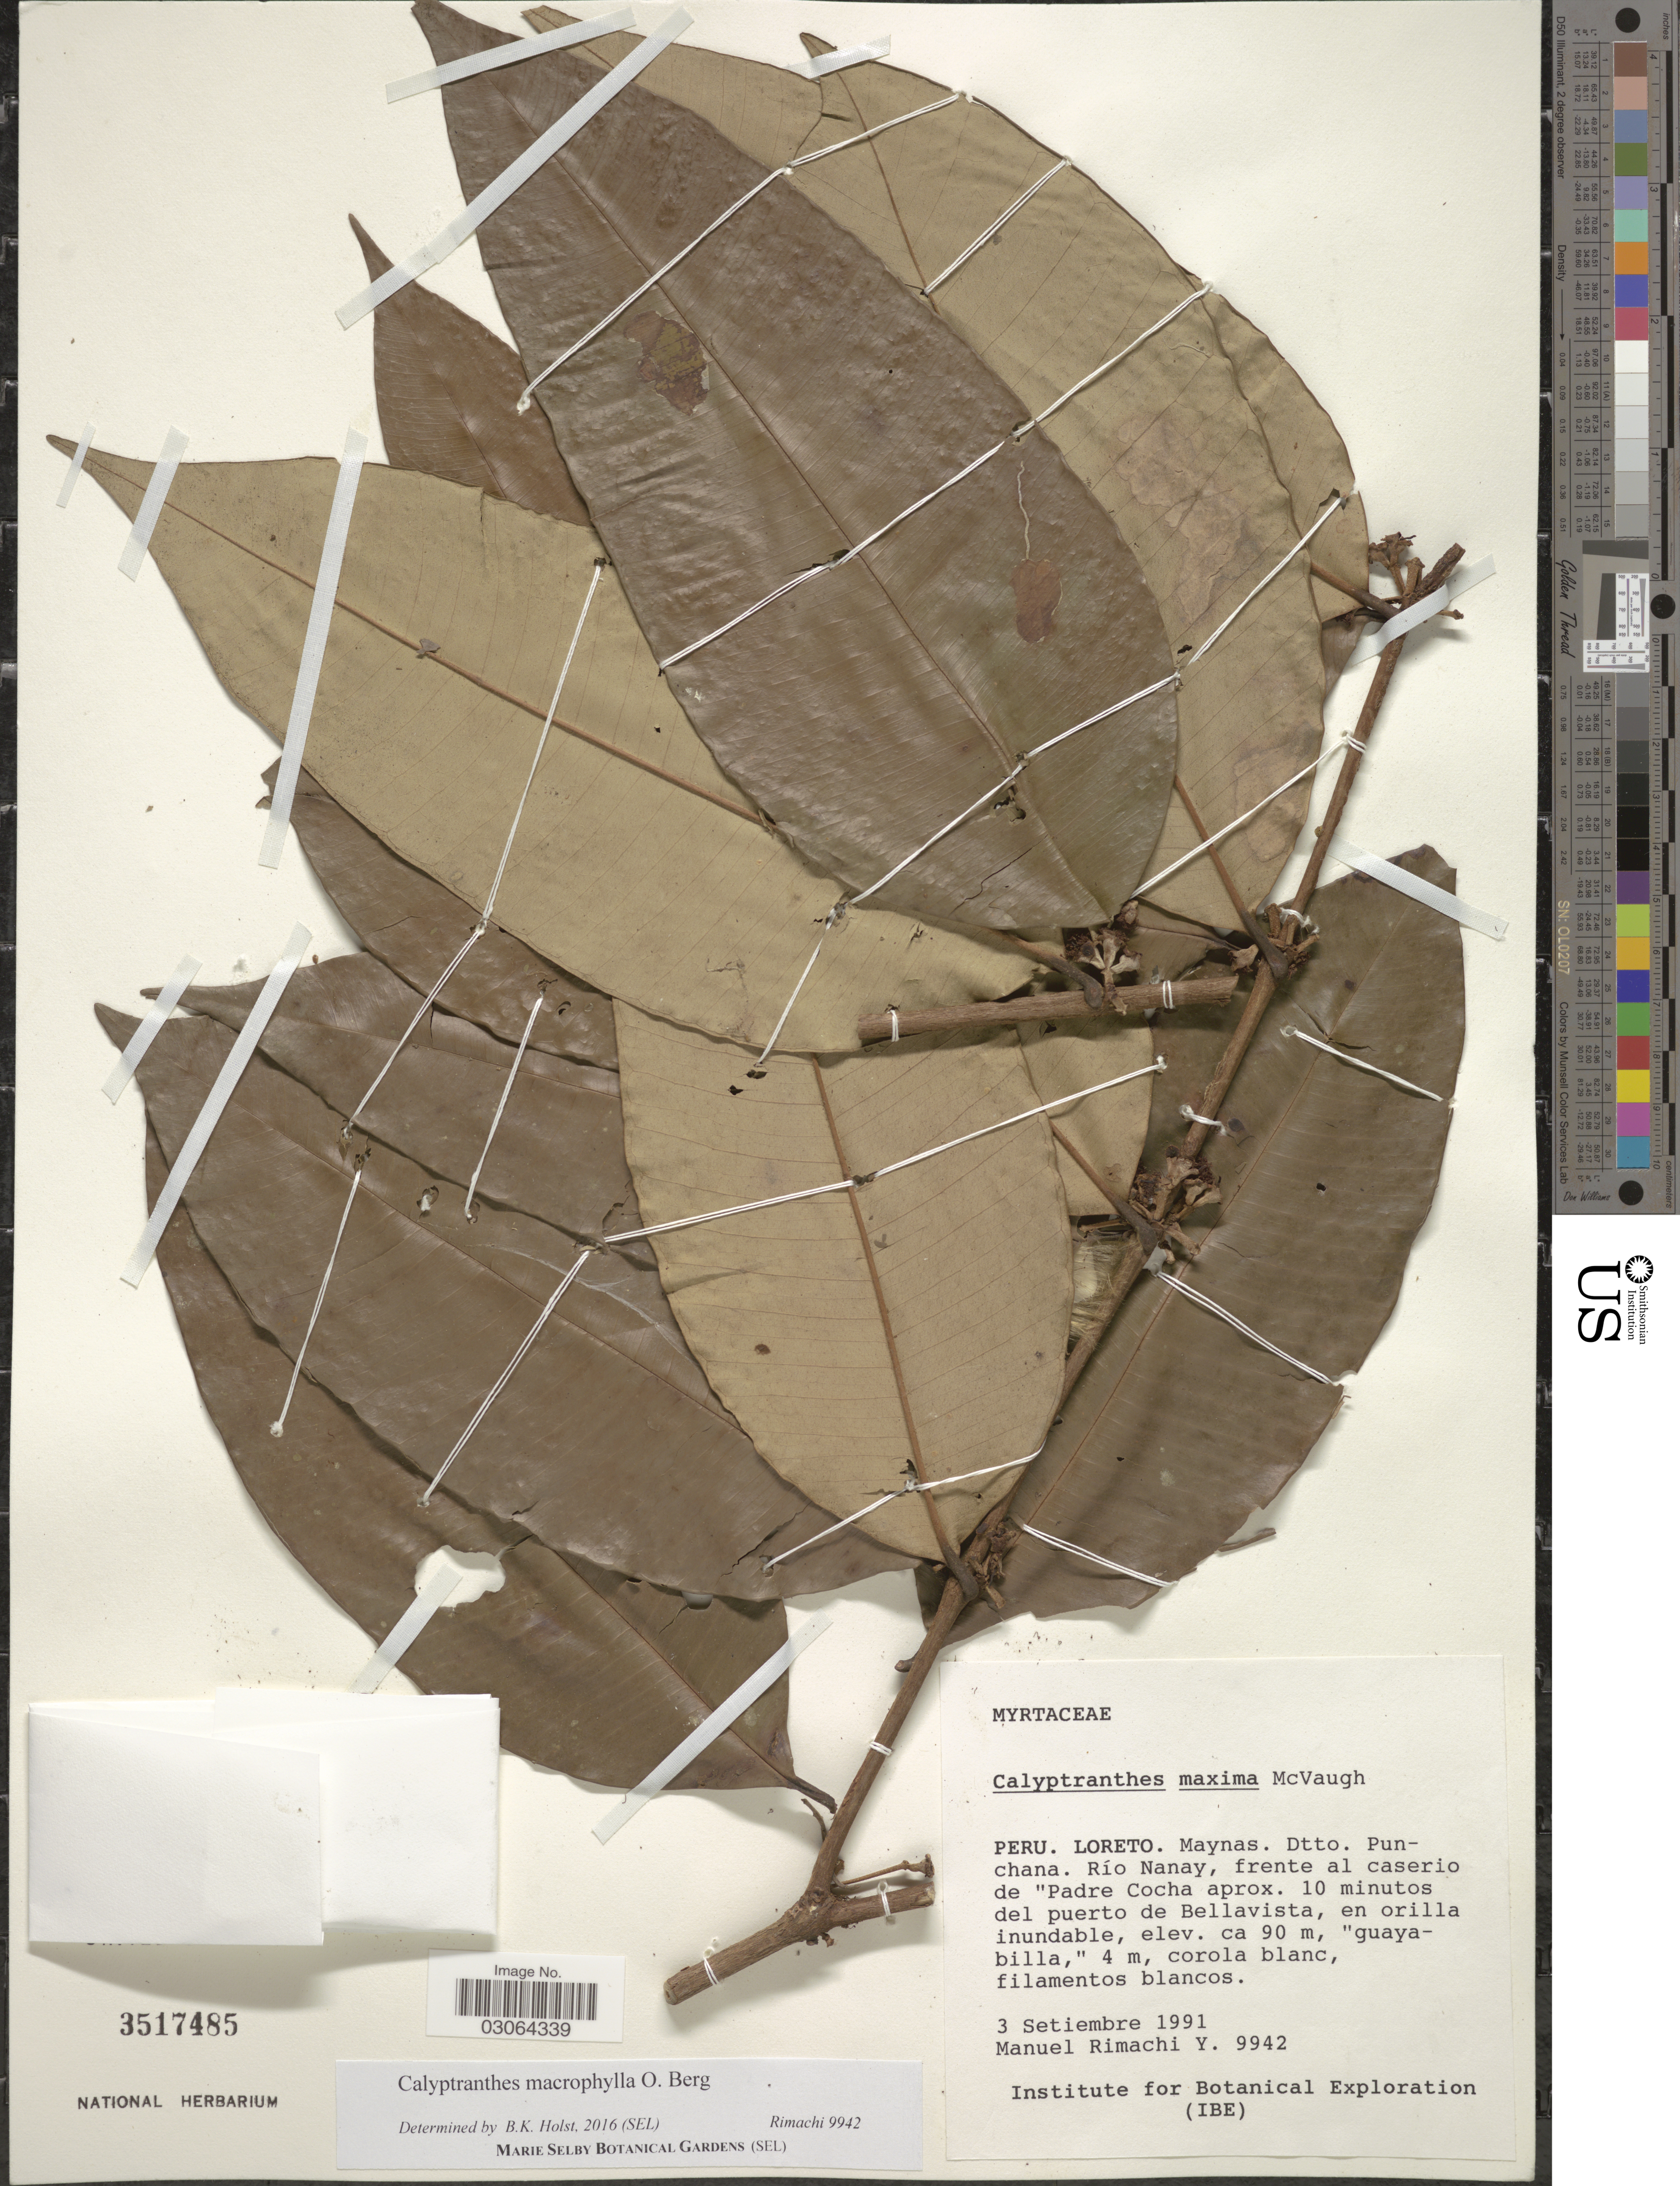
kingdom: Plantae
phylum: Tracheophyta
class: Magnoliopsida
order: Myrtales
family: Myrtaceae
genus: Myrcia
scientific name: Myrcia neospeciosa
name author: A.R. Lourenço & E. Lucas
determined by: Strong, Mark T., (BOT), Smithsonian Institution - National Museum of Natural History (UNITED STATES)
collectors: M. Rimachi Y.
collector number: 9942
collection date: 1991-09-03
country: Peru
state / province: Loreto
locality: Maynas, Dtto. Punchana, Río Nanay, frente al caserio de Padre Cocha aprox. 10 minutos del puertos de Bellavista, en orilla inundable.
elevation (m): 90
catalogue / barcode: US 3517485